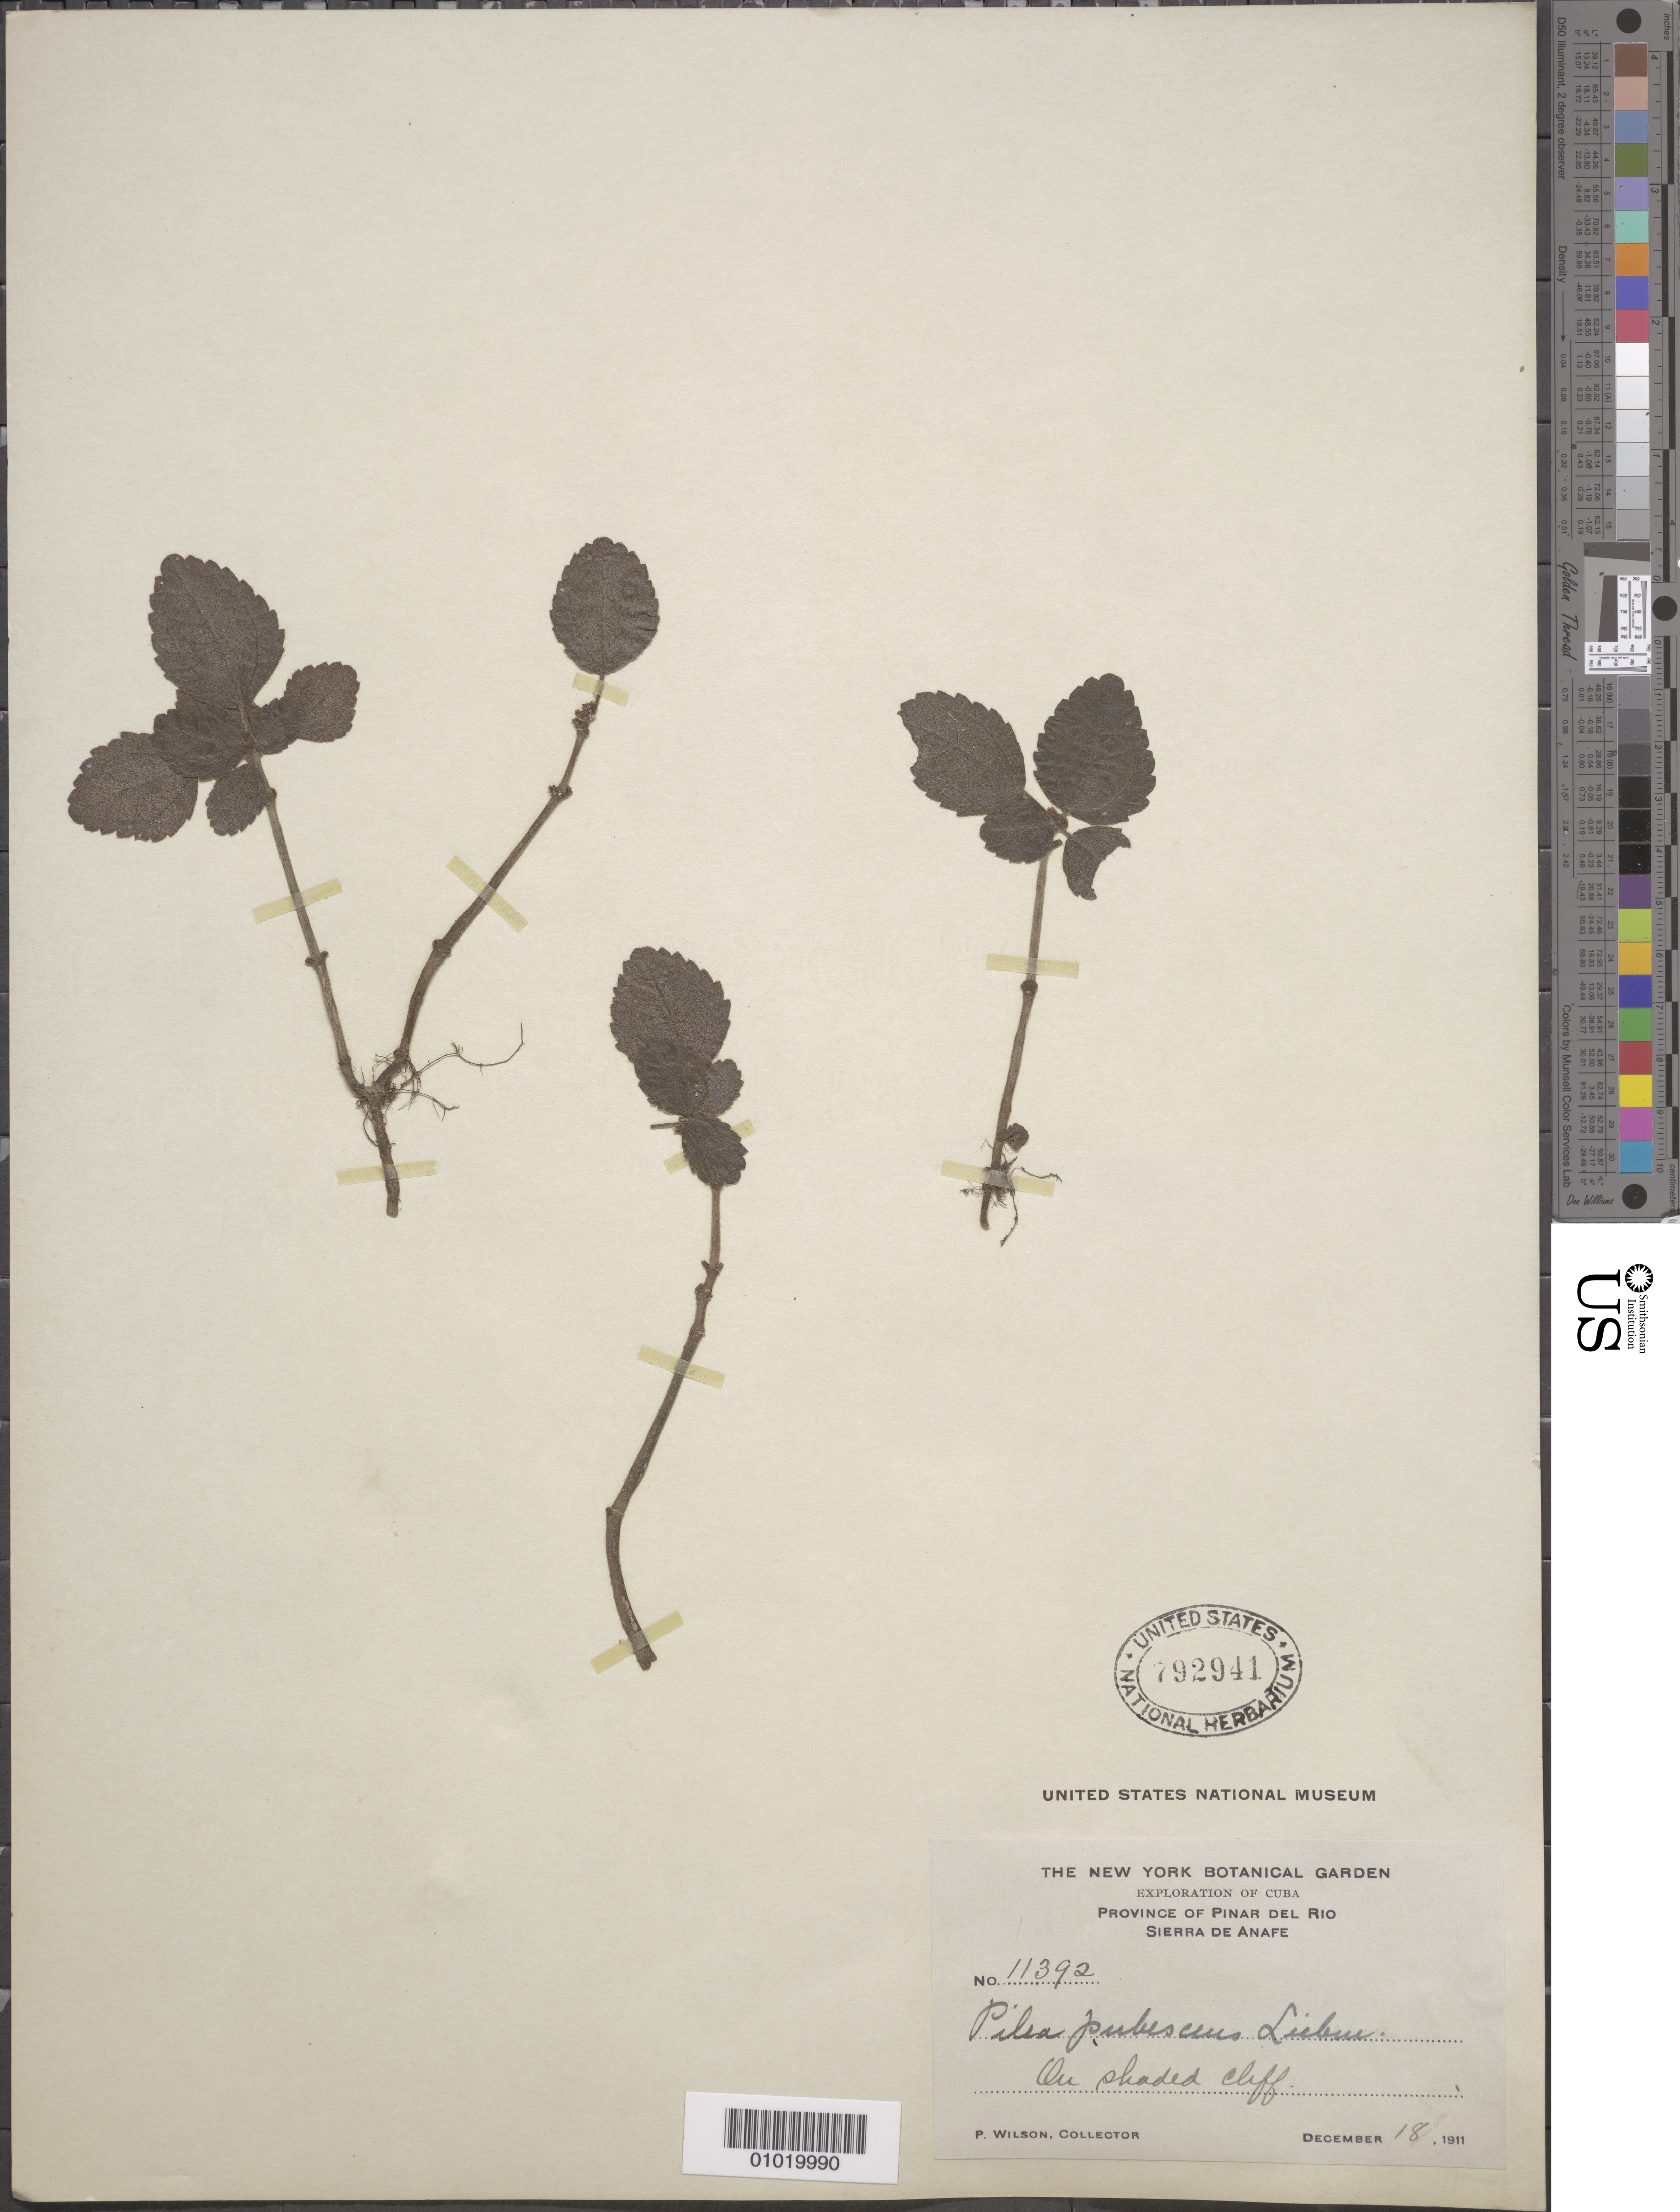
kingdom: Plantae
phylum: Tracheophyta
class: Magnoliopsida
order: Rosales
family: Urticaceae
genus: Pilea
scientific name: Pilea pubescens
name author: Liebm.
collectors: P. Wilson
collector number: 11392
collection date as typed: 18 Dec 1911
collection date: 1911-12-18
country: Cuba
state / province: Pinar del Rio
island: Cuba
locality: Sierra de Anafe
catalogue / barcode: US 792941